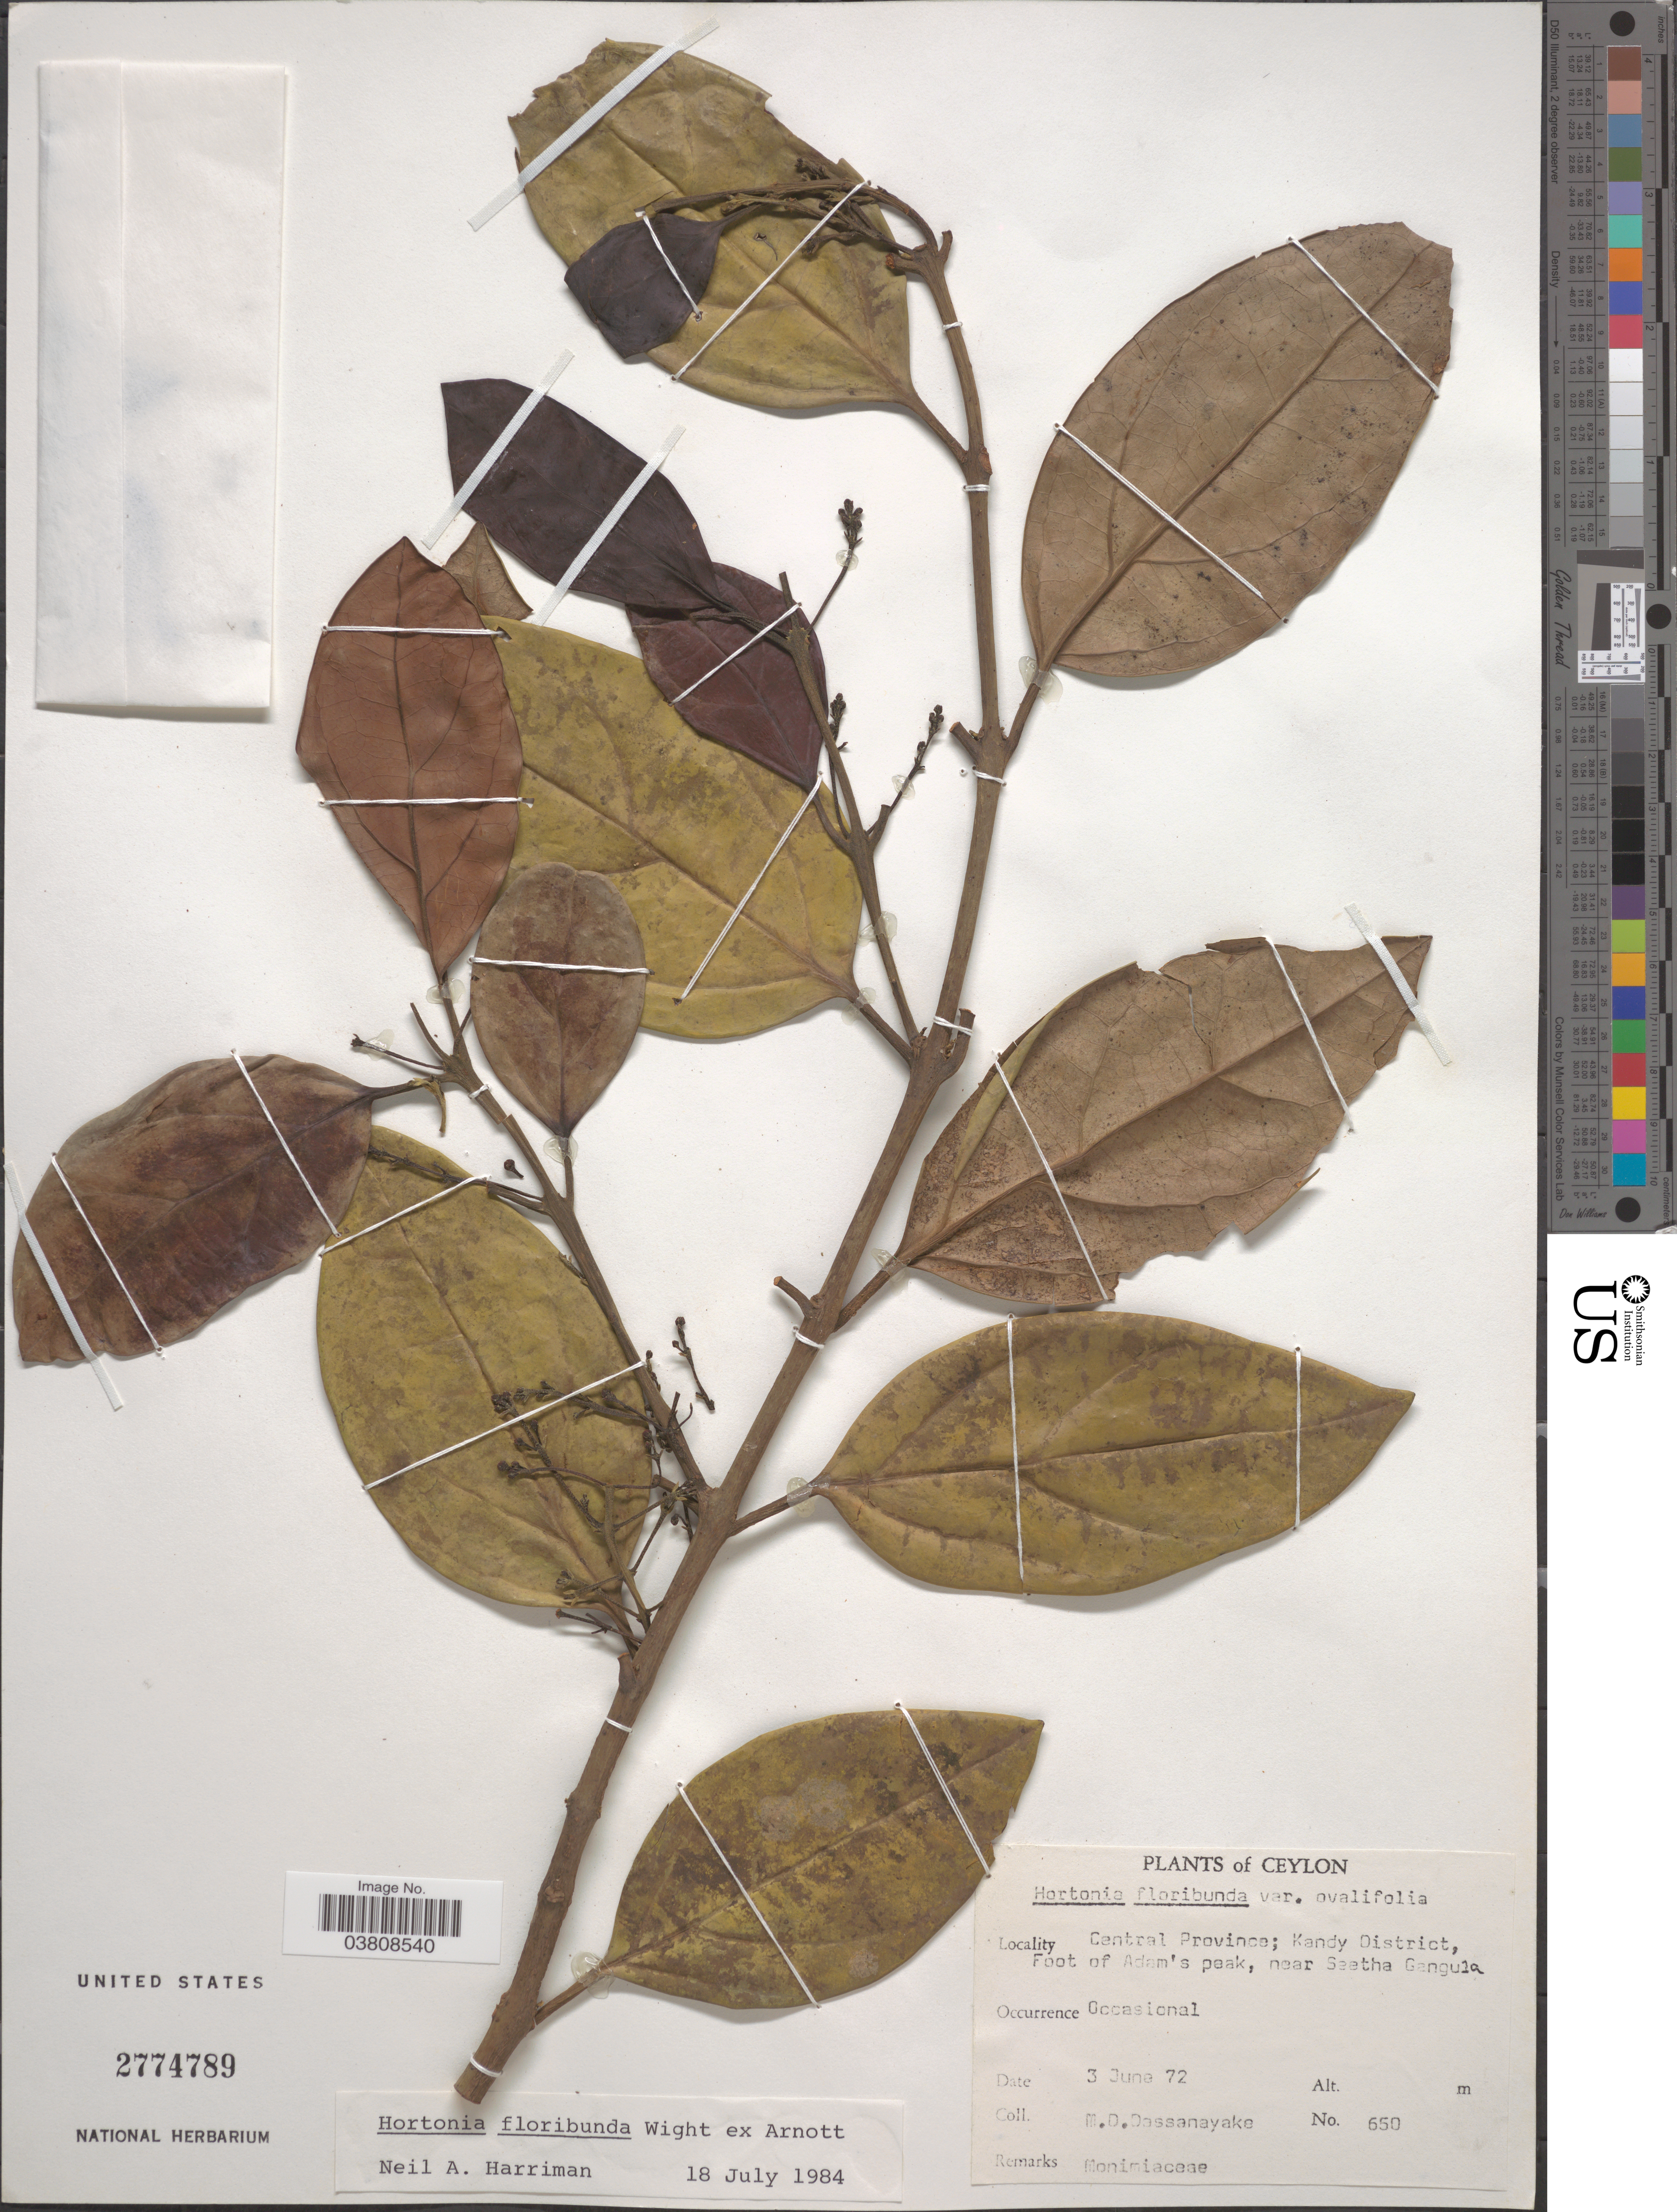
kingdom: Plantae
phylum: Tracheophyta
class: Magnoliopsida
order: Laurales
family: Monimiaceae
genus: Hortonia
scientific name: Hortonia floribunda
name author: Wight ex Arn.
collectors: M. D. Dassanayake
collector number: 650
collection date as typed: Transcribed d/m/y: 3/6/72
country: Sri Lanka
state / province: Central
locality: Ceylon. Kandy District; Foot of Adam's Peak, near Seetha Gangula.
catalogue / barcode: US 2774789